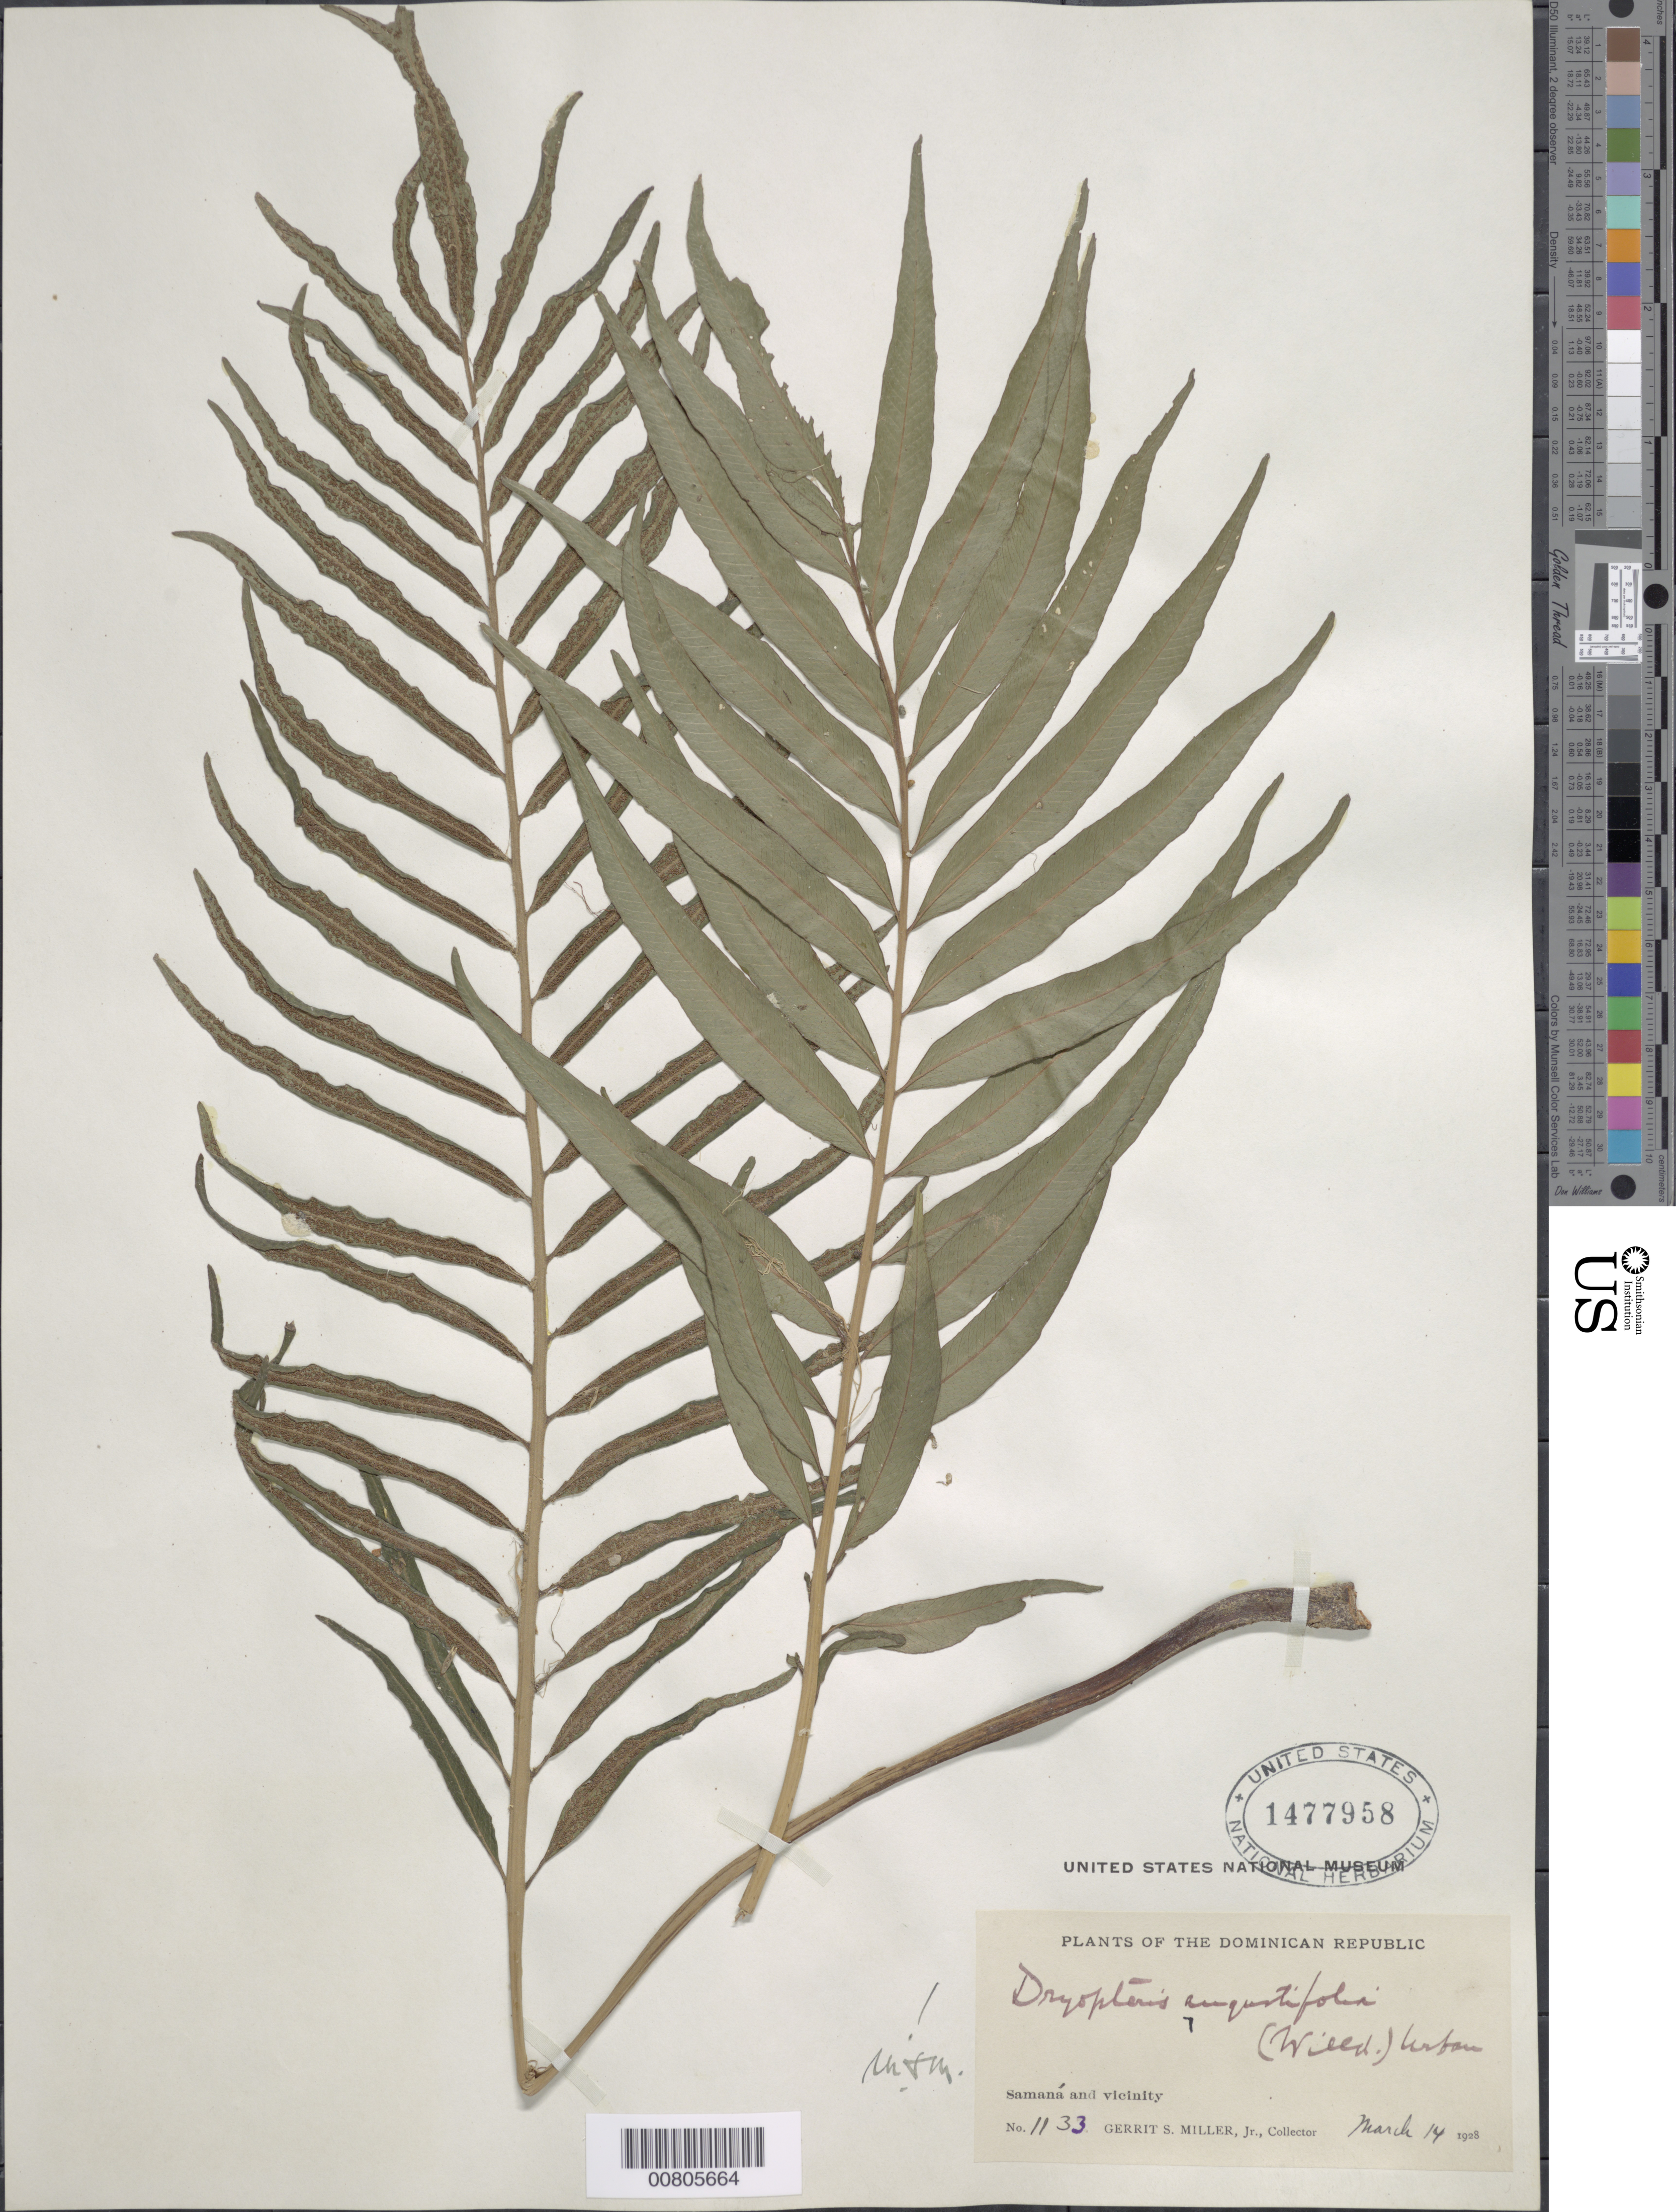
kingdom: Plantae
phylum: Tracheophyta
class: Polypodiopsida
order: Polypodiales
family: Thelypteridaceae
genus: Meniscium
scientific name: Meniscium angustifolium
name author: Willd.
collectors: G. S. Miller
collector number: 1133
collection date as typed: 14 Mar 1928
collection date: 1928-03-14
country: Dominican Republic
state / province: Samana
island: Hispaniola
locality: Samaná and vicinity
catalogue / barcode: US 1477958